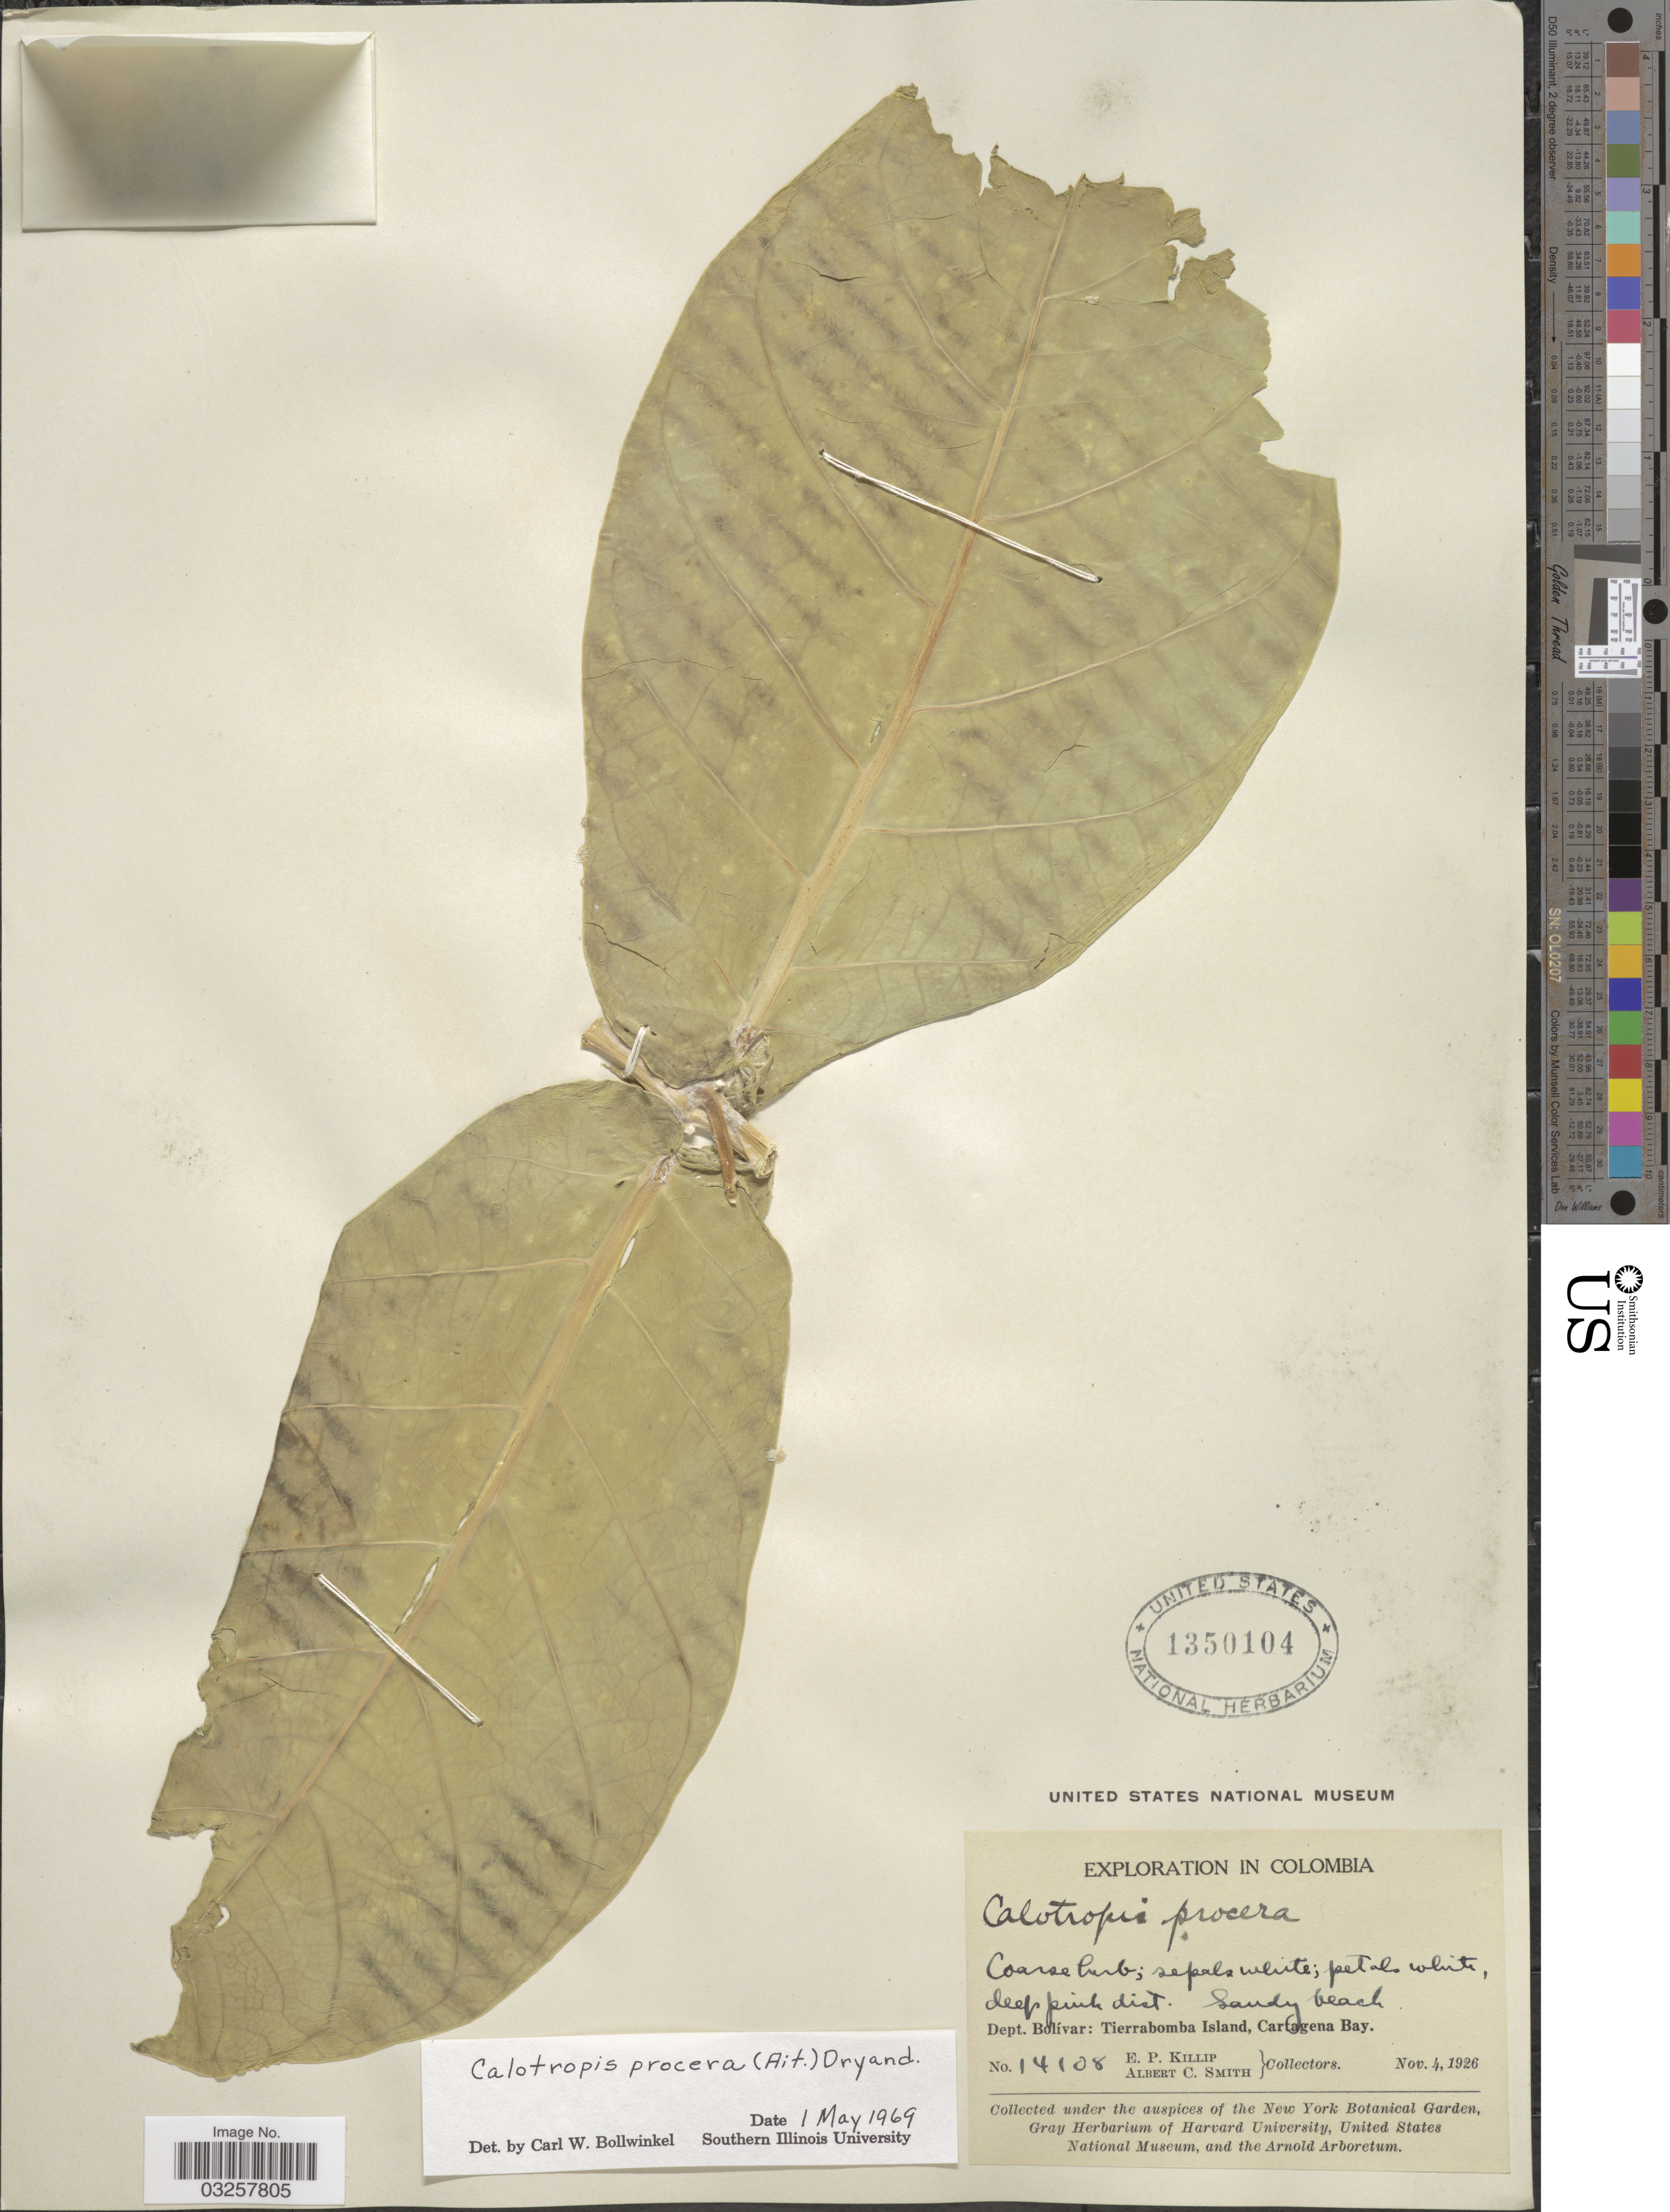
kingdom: Plantae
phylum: Tracheophyta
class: Magnoliopsida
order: Gentianales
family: Apocynaceae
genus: Calotropis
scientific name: Calotropis procera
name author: (Aiton) W.T. Aiton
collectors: E. P. Killip & A. C. Smith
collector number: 14108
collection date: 1926-11-04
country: Colombia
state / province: Bolívar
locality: Dept. Bolívar: Tierrabomba Island, Cartagena Bay.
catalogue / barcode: US 1350104